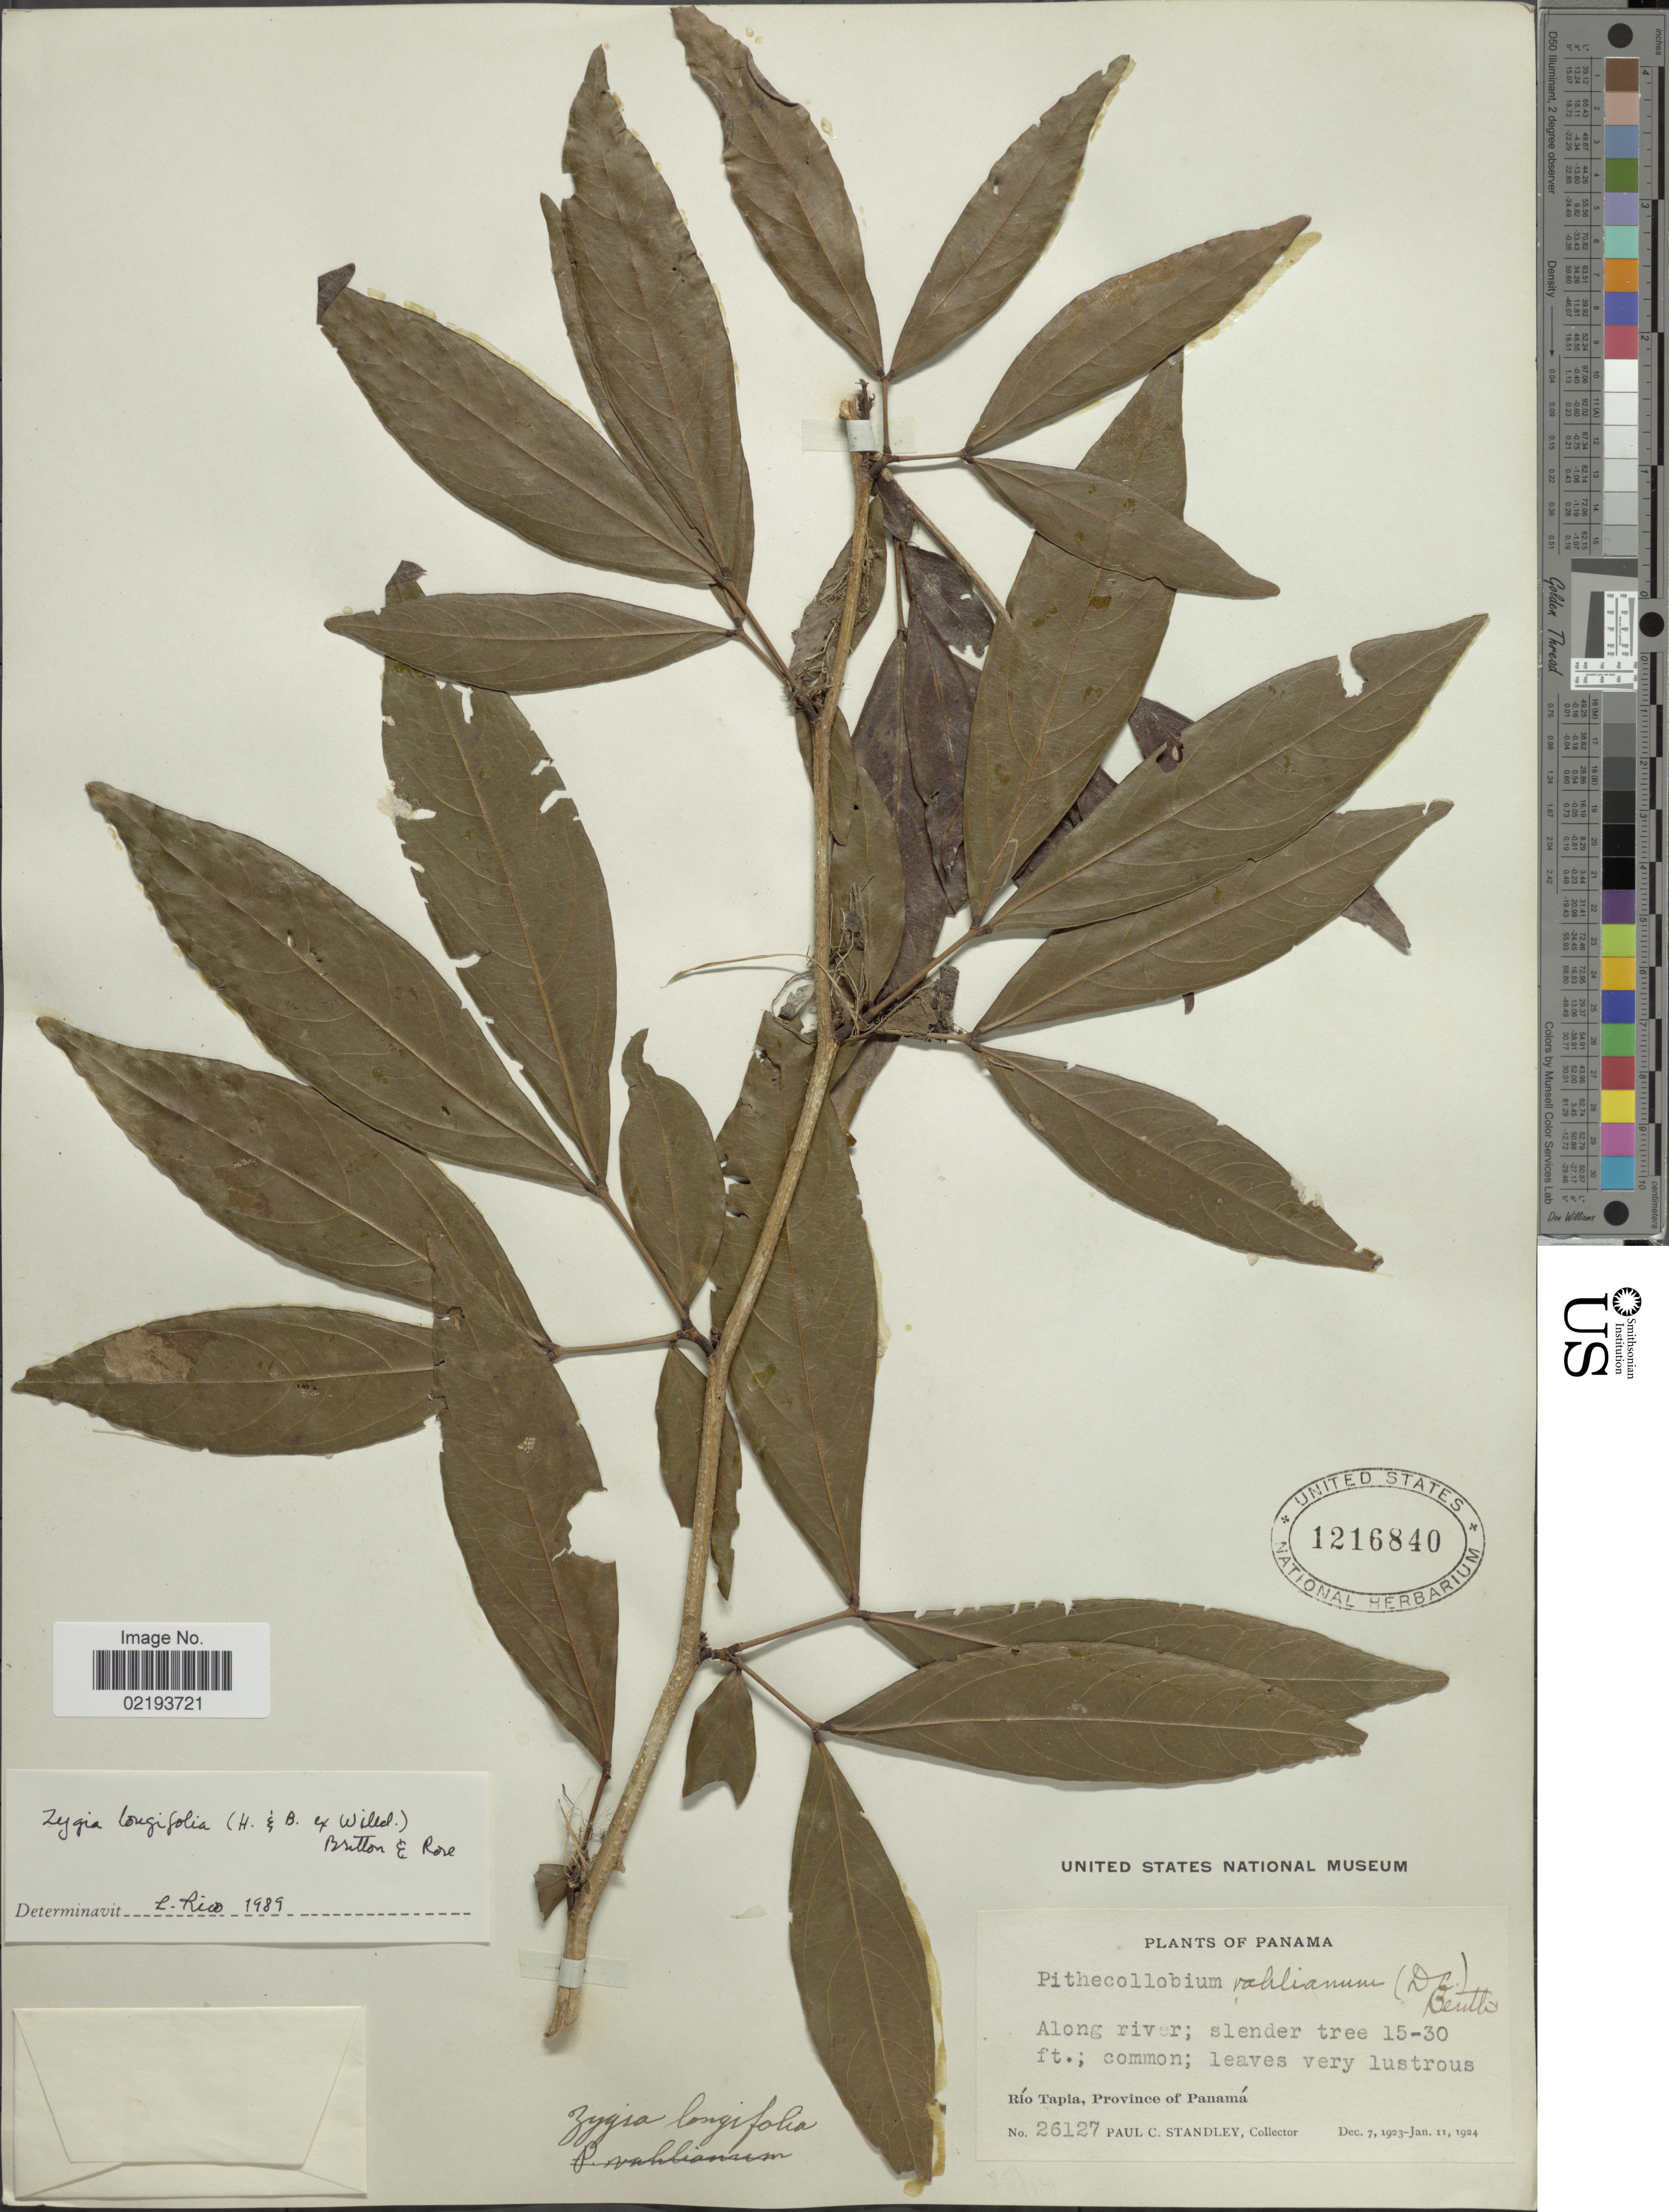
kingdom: Plantae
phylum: Tracheophyta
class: Magnoliopsida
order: Fabales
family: Fabaceae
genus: Zygia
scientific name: Zygia longifolia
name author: (Willd.) Britton & Rose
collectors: P. C. Standley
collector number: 26127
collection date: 1923-12-07/1924-01-11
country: Panama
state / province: Panamá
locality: Along river, Río Tapia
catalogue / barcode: US 1216840